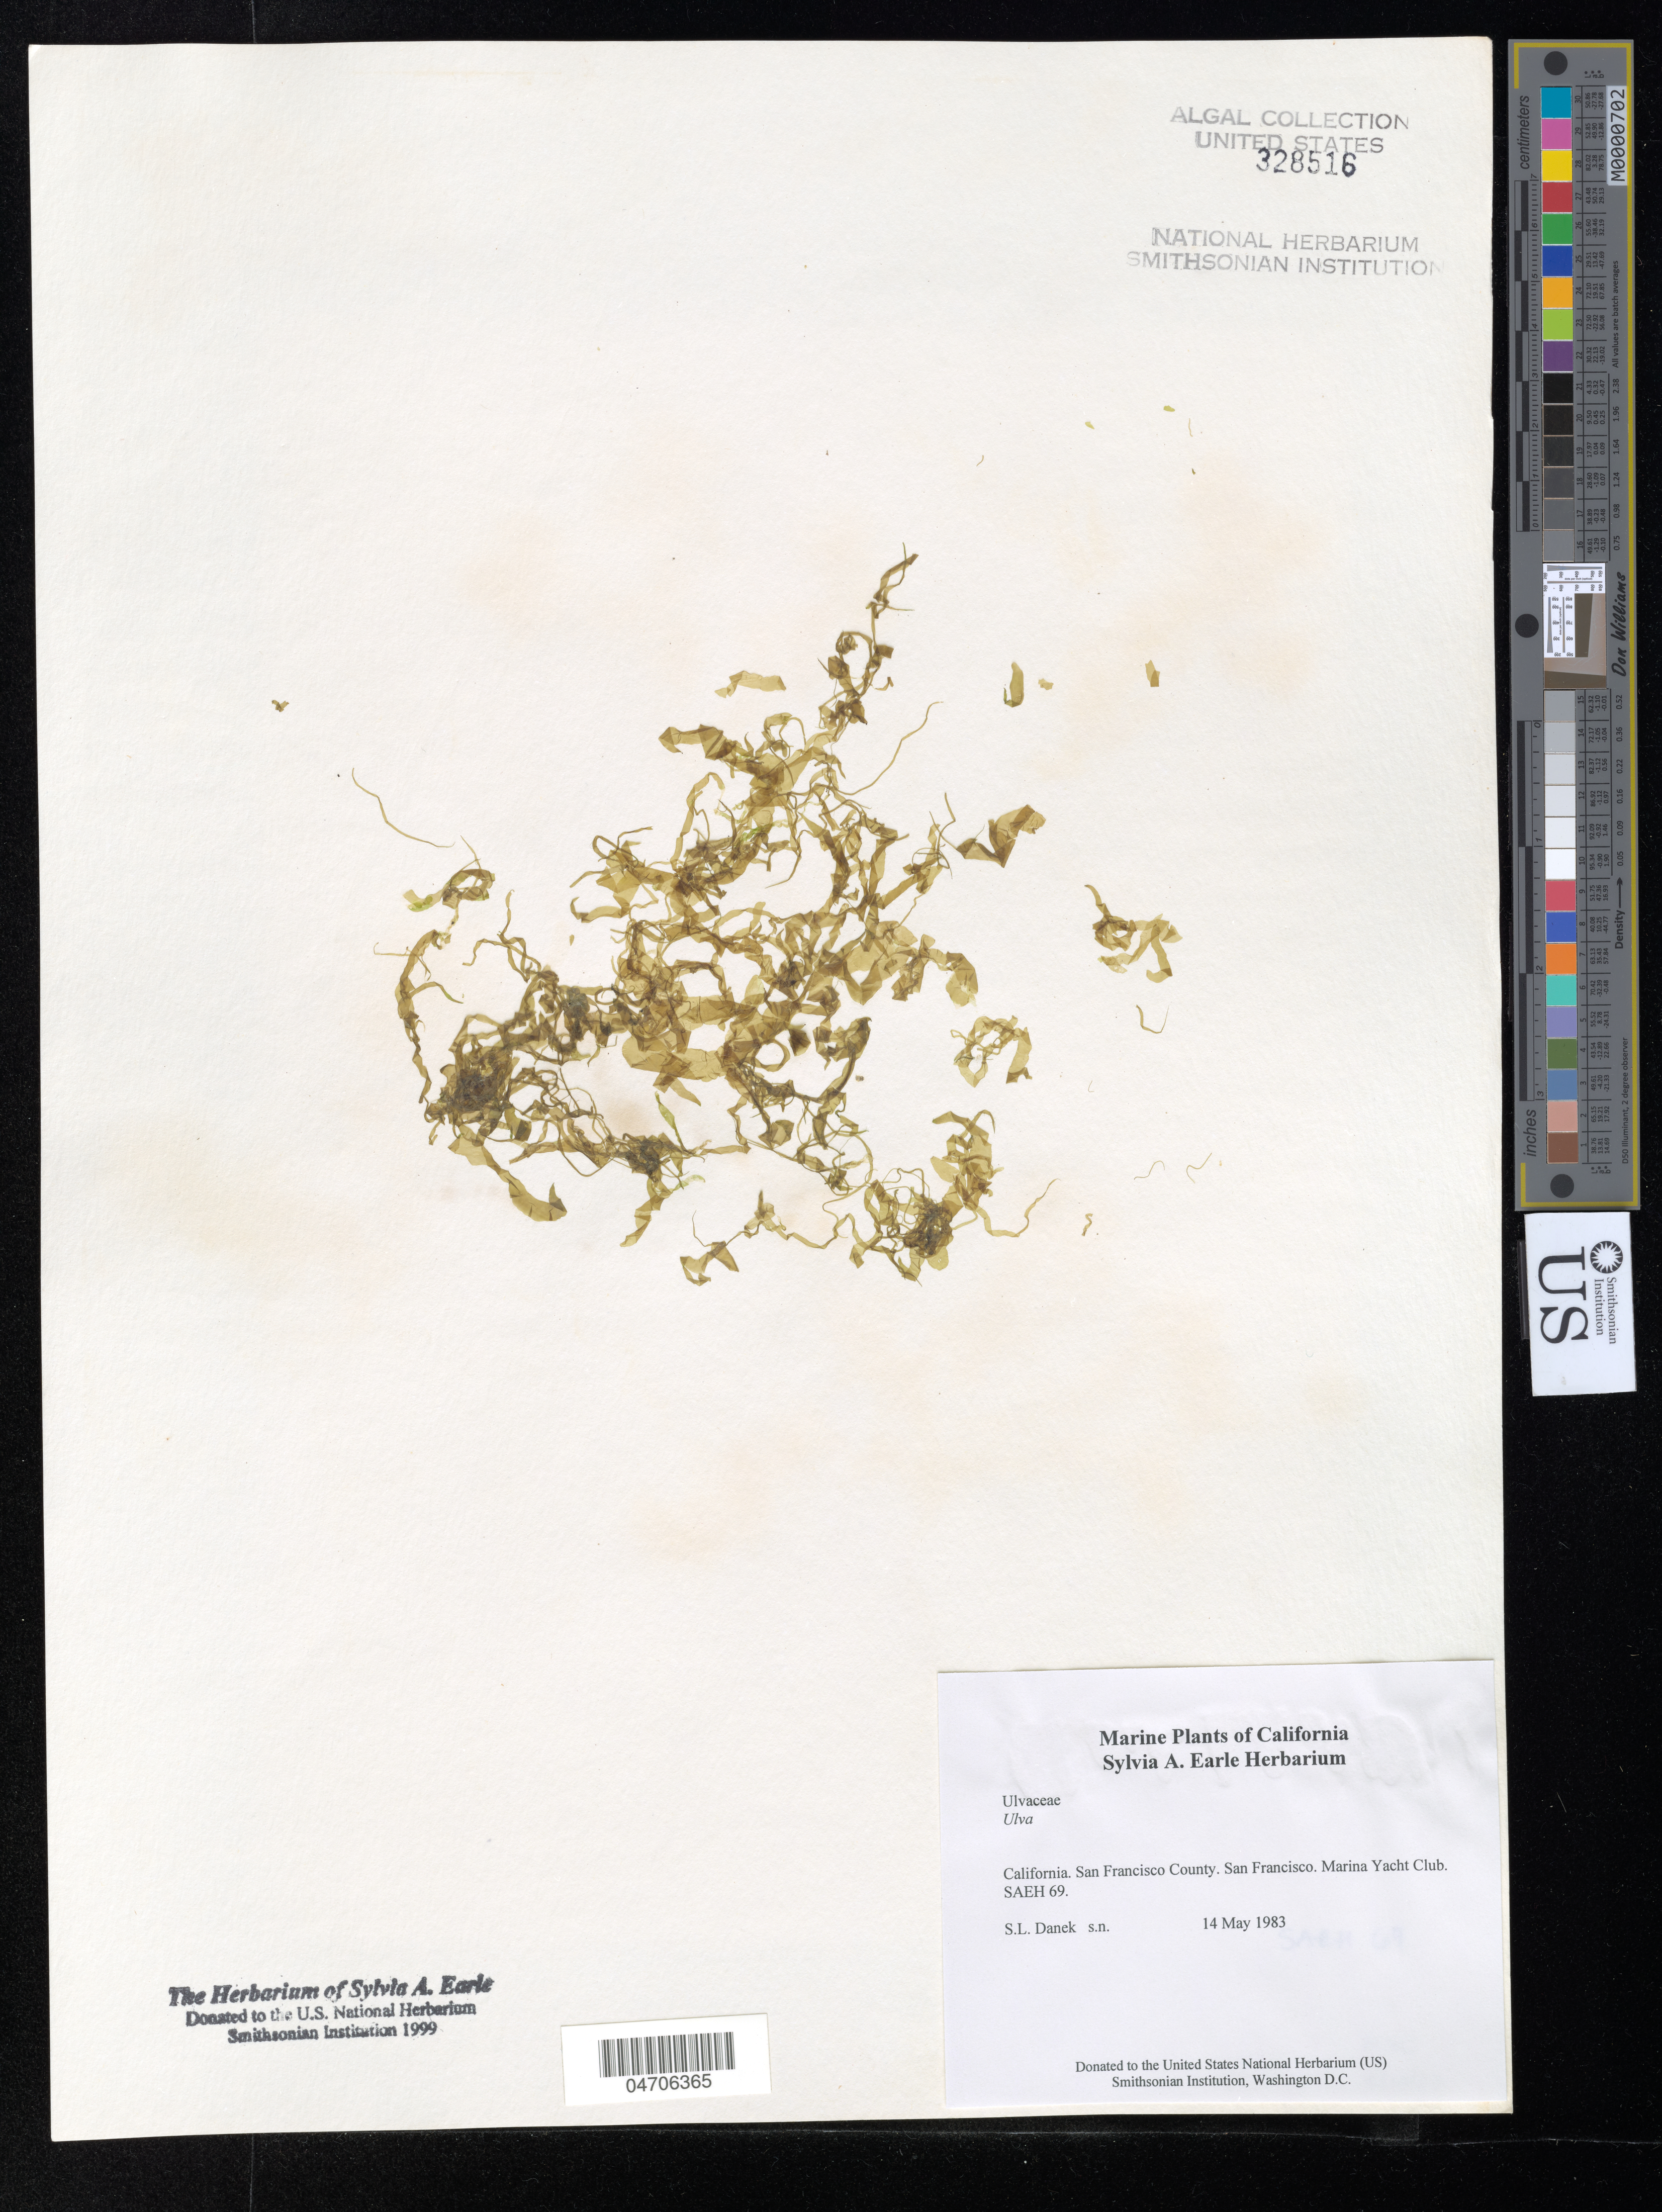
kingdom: Plantae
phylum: Chlorophyta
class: Ulvophyceae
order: Ulvales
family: Ulvaceae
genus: Ulva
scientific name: Ulva sp.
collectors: S. Danek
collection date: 1983-05-14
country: United States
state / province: California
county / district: San Francisco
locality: San Francisco County. San Francisco. Marina Yacht Club. SAEH 69.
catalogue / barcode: US 328516